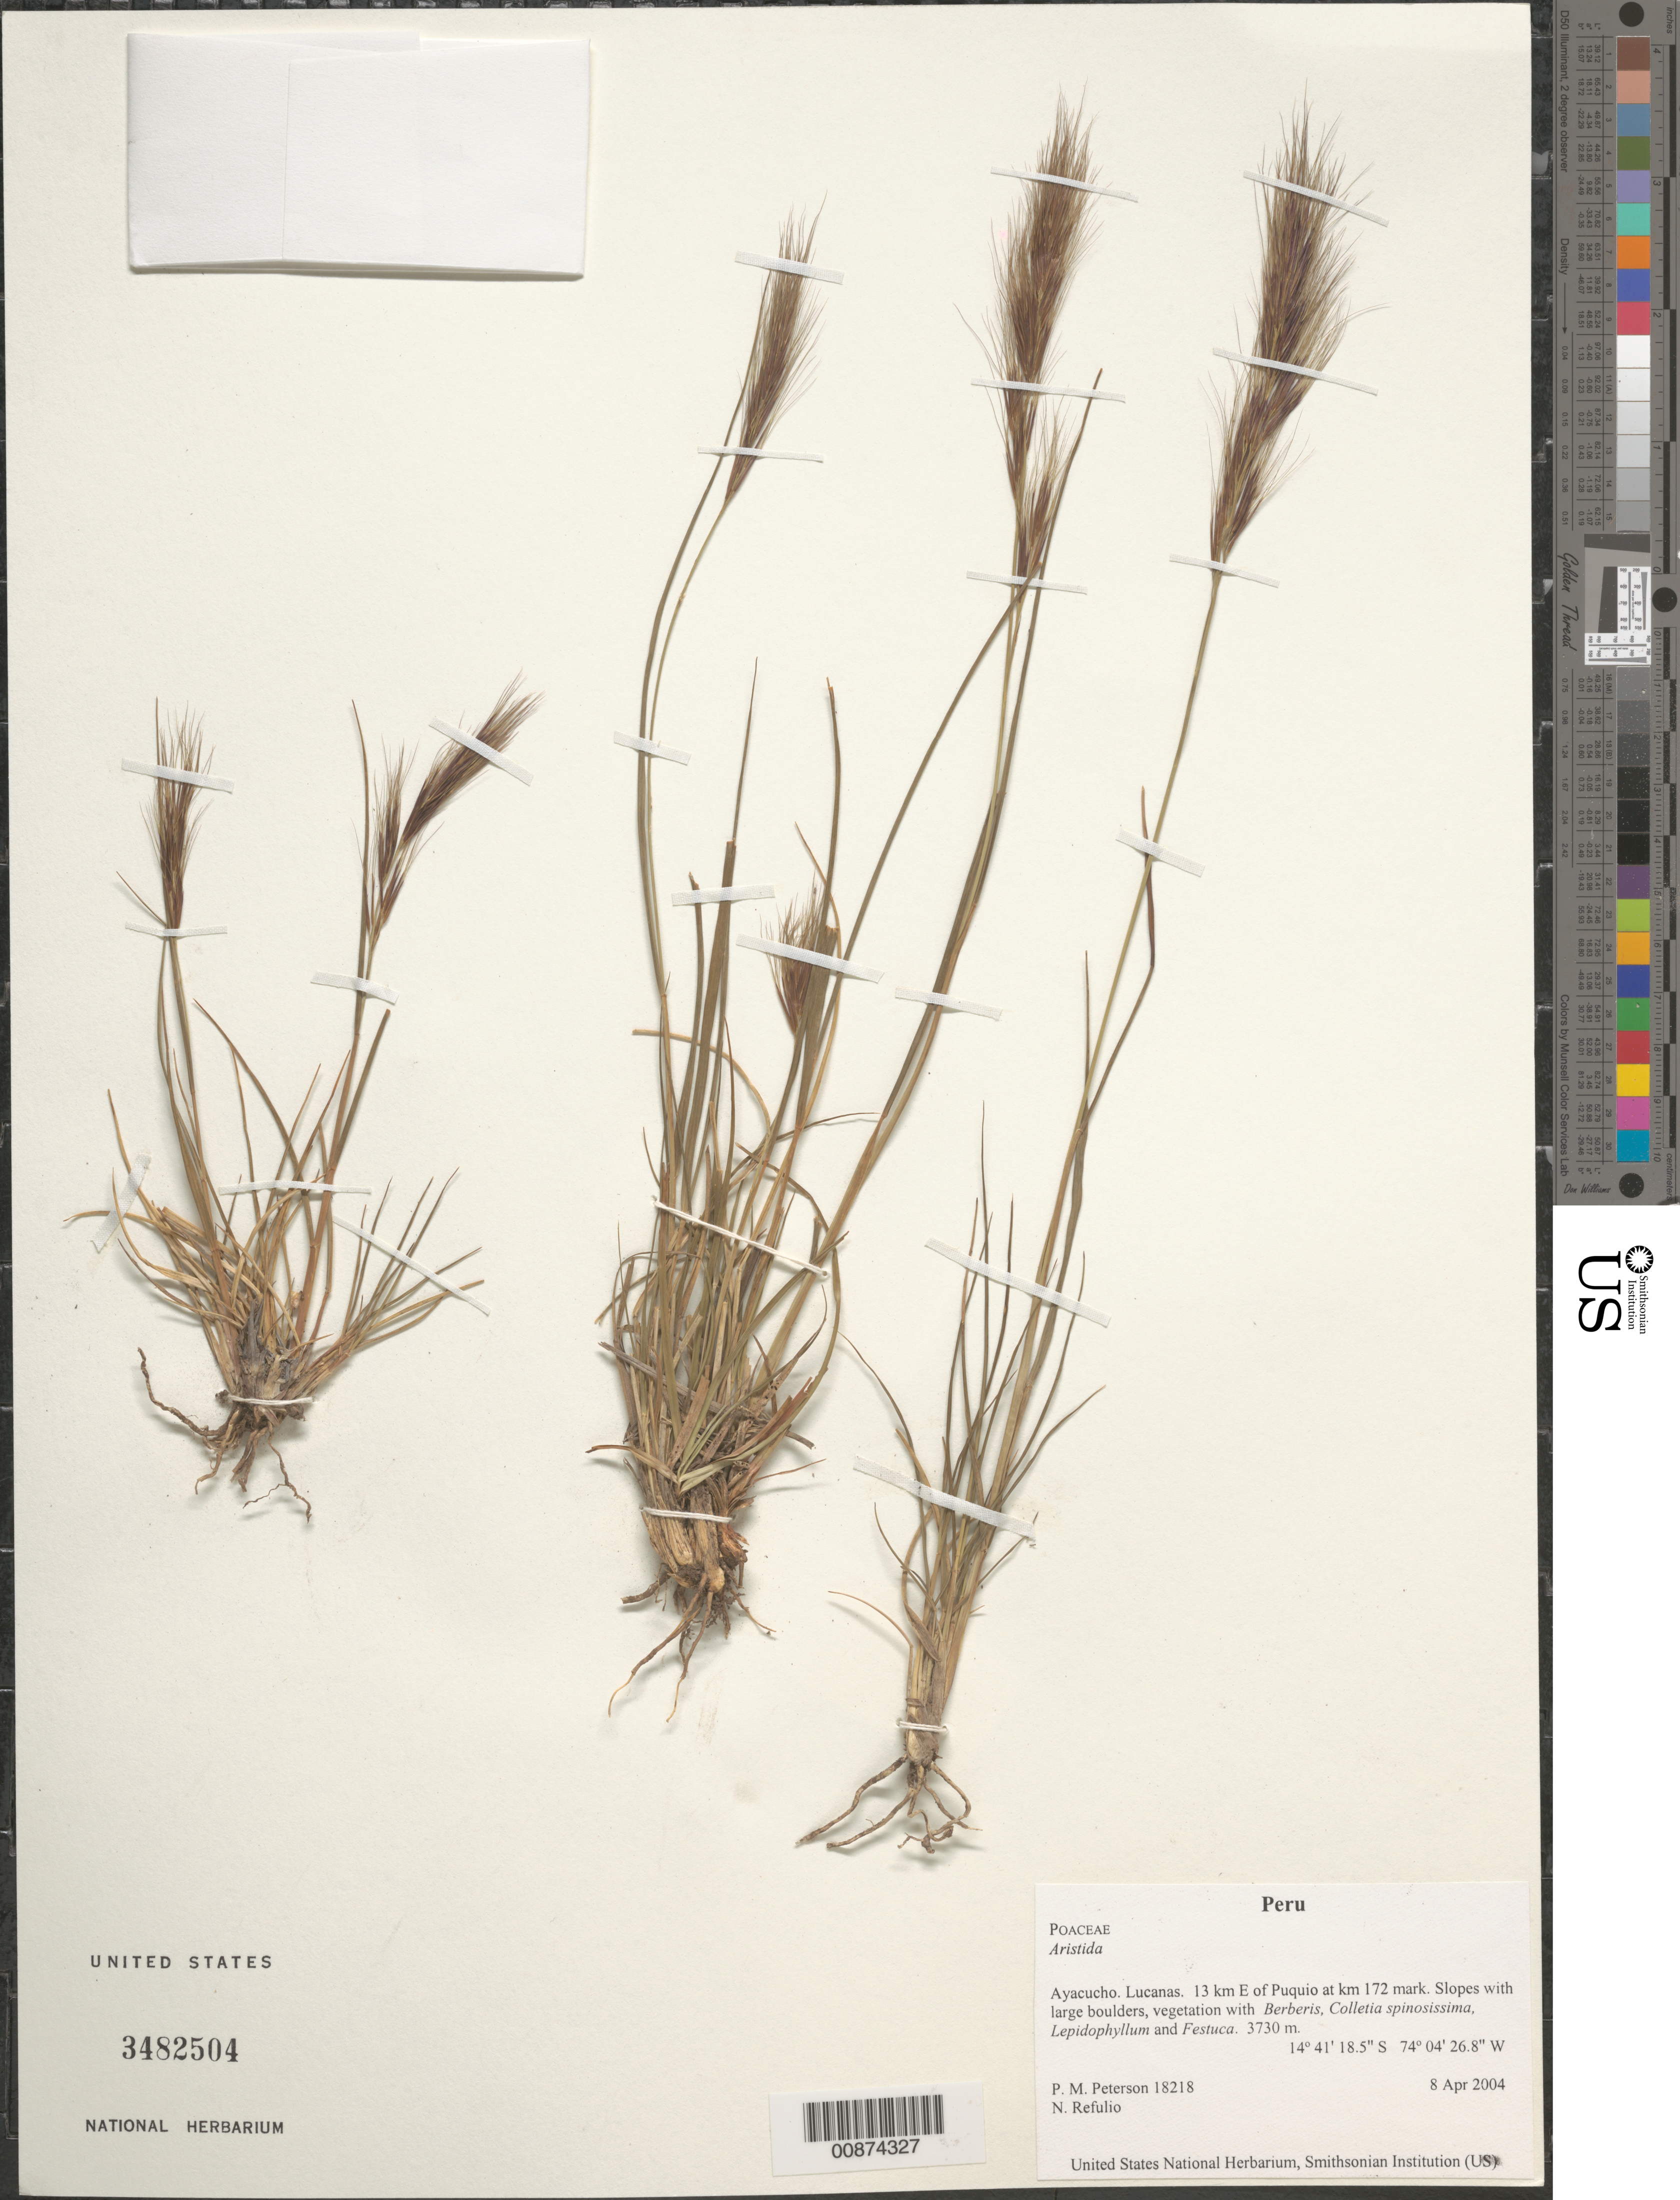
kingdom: Plantae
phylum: Tracheophyta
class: Liliopsida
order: Poales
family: Poaceae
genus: Aristida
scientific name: Aristida sp.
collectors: P. M. Peterson & N. Refulio-Rodríguez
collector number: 18218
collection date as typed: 08 Apr 2004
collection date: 2004-04-08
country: Peru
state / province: Ayacucho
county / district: Lucanas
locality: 13 km E of Puquio at km 172 mark. Slopes with large boulders, vegetation with Berberis, Colletia spinosissima, Lepidophyllum and Festuca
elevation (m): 3730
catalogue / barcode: US 3482504